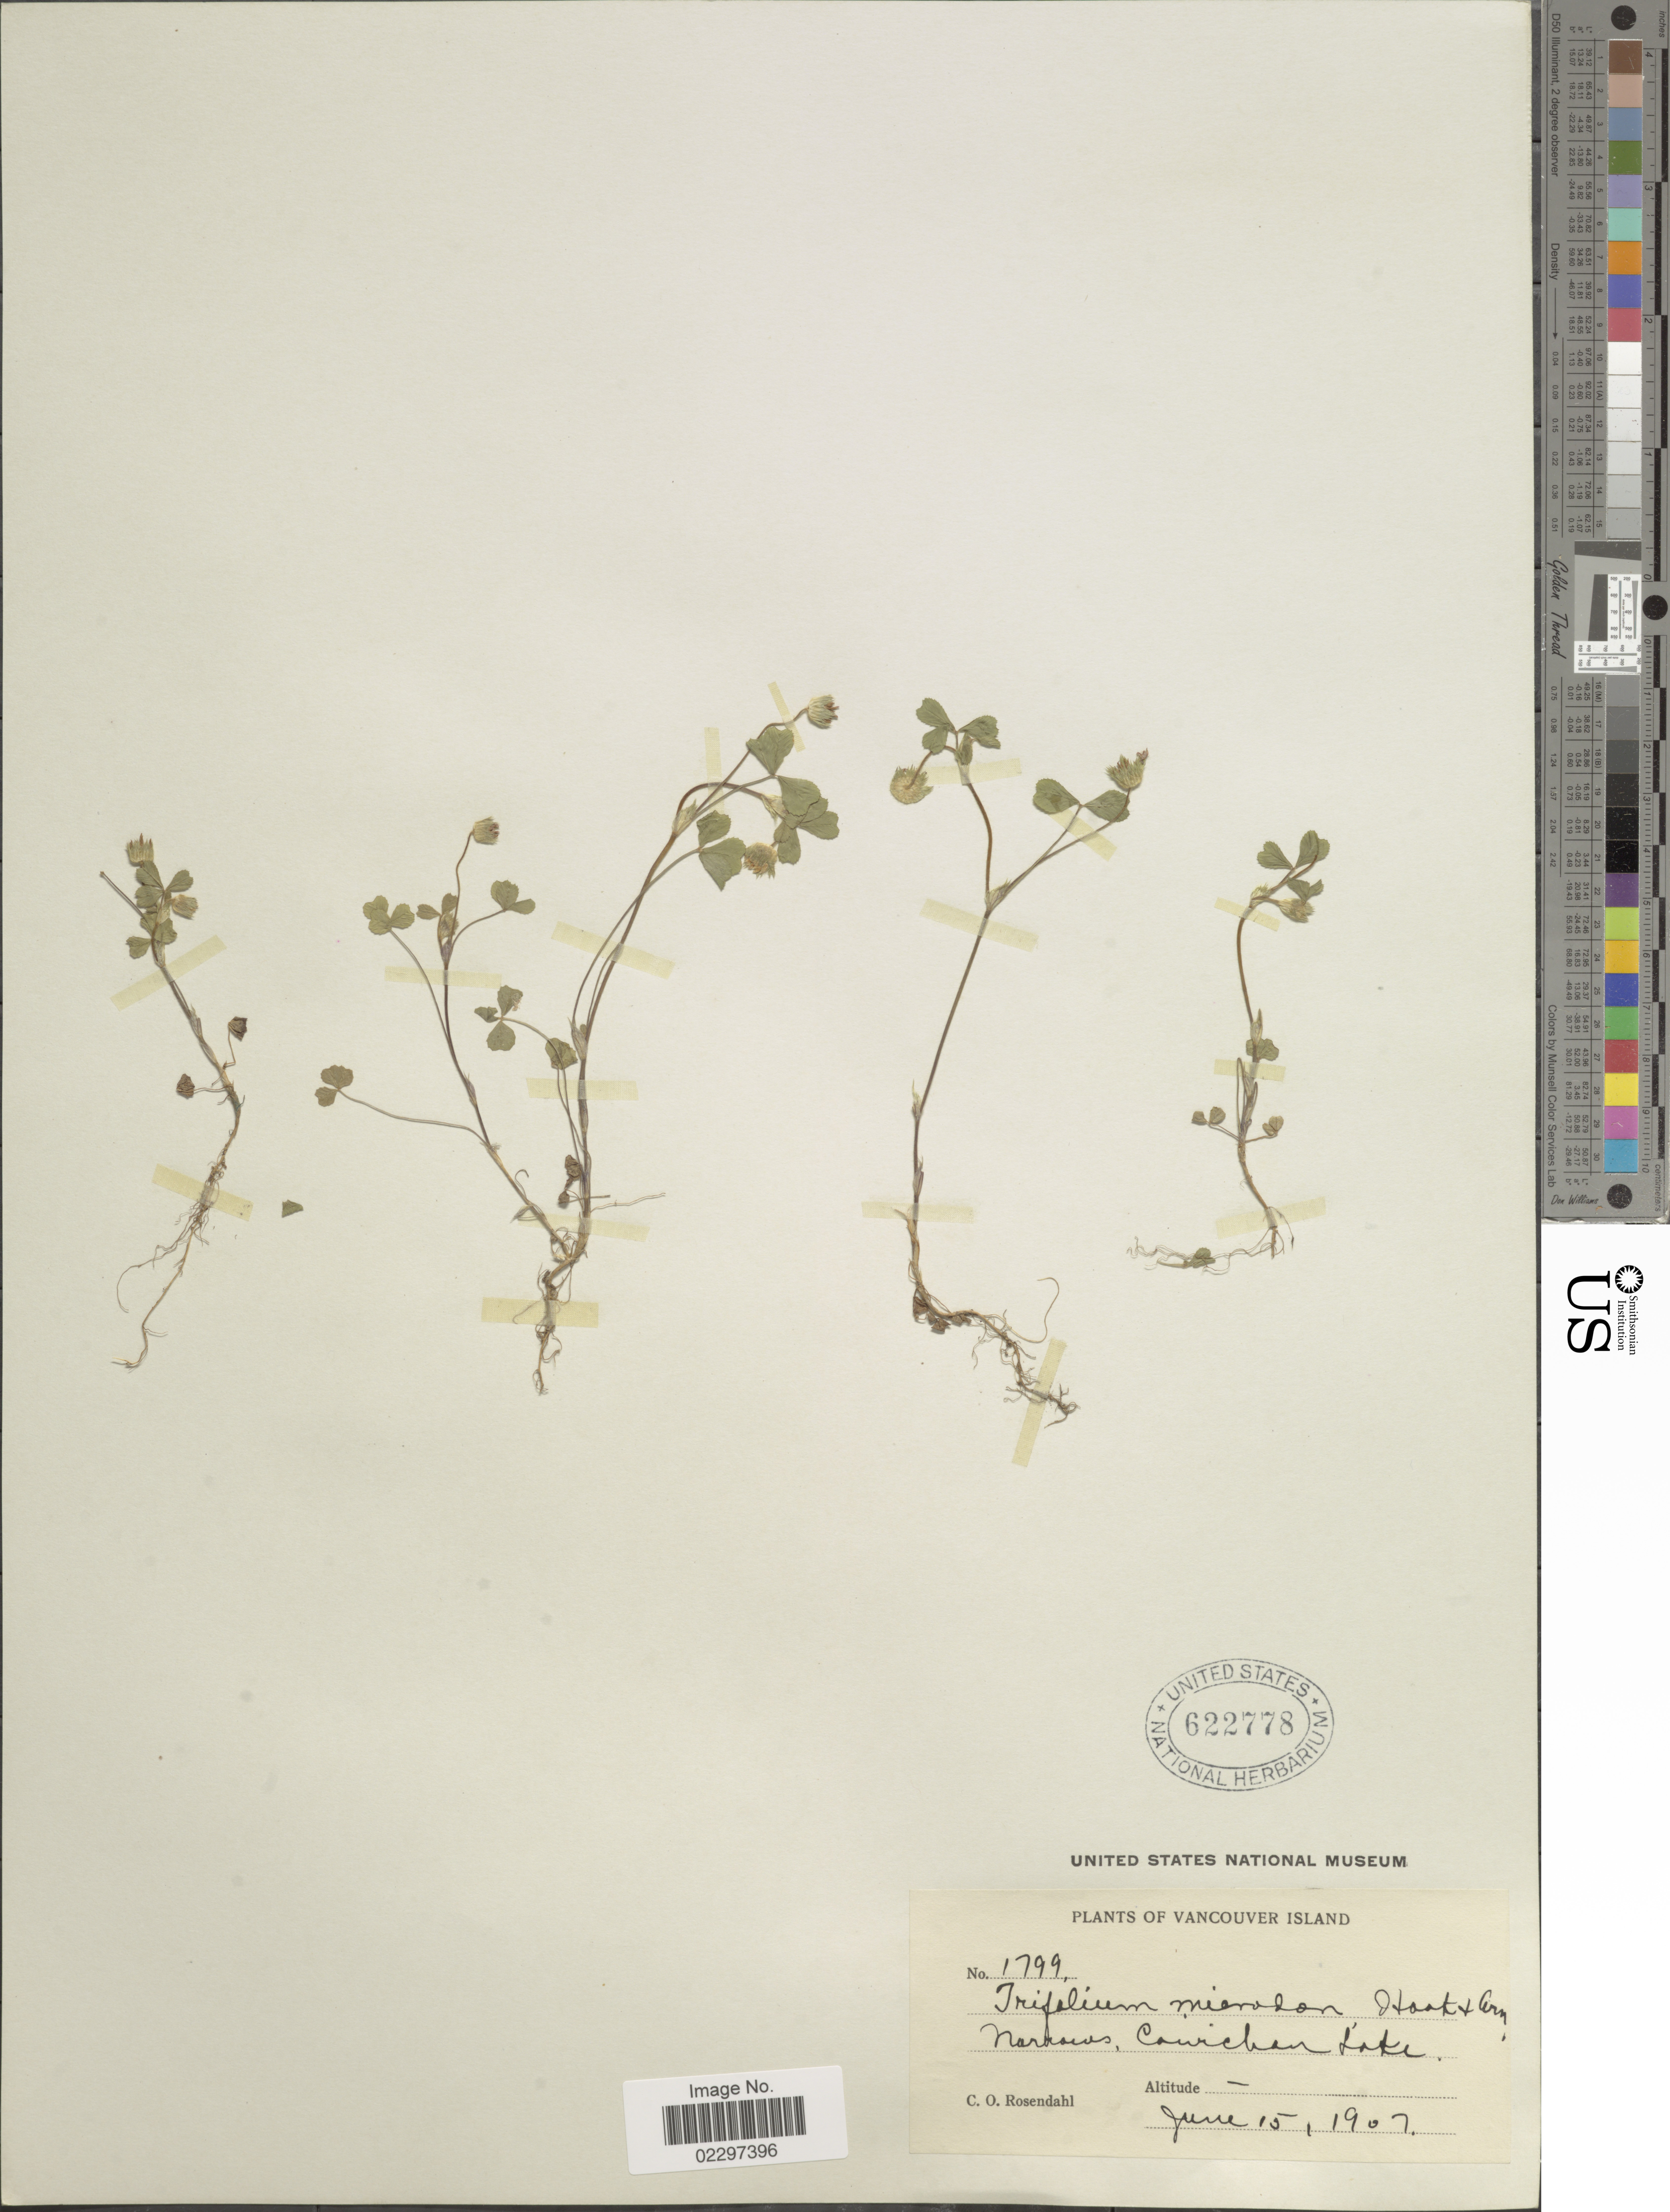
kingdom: Plantae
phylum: Tracheophyta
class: Magnoliopsida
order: Fabales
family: Fabaceae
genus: Trifolium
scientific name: Trifolium microdon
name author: Hook. & Arn.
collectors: C. O. Rosendahl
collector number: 1799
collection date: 1907-06-15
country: Canada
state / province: British Columbia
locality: Vancouver Island. Narrows, Cowichan Lake.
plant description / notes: Precise locality edit: Corrected "Cawrichan Lake" to "Cowichan Lake."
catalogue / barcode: US 622778